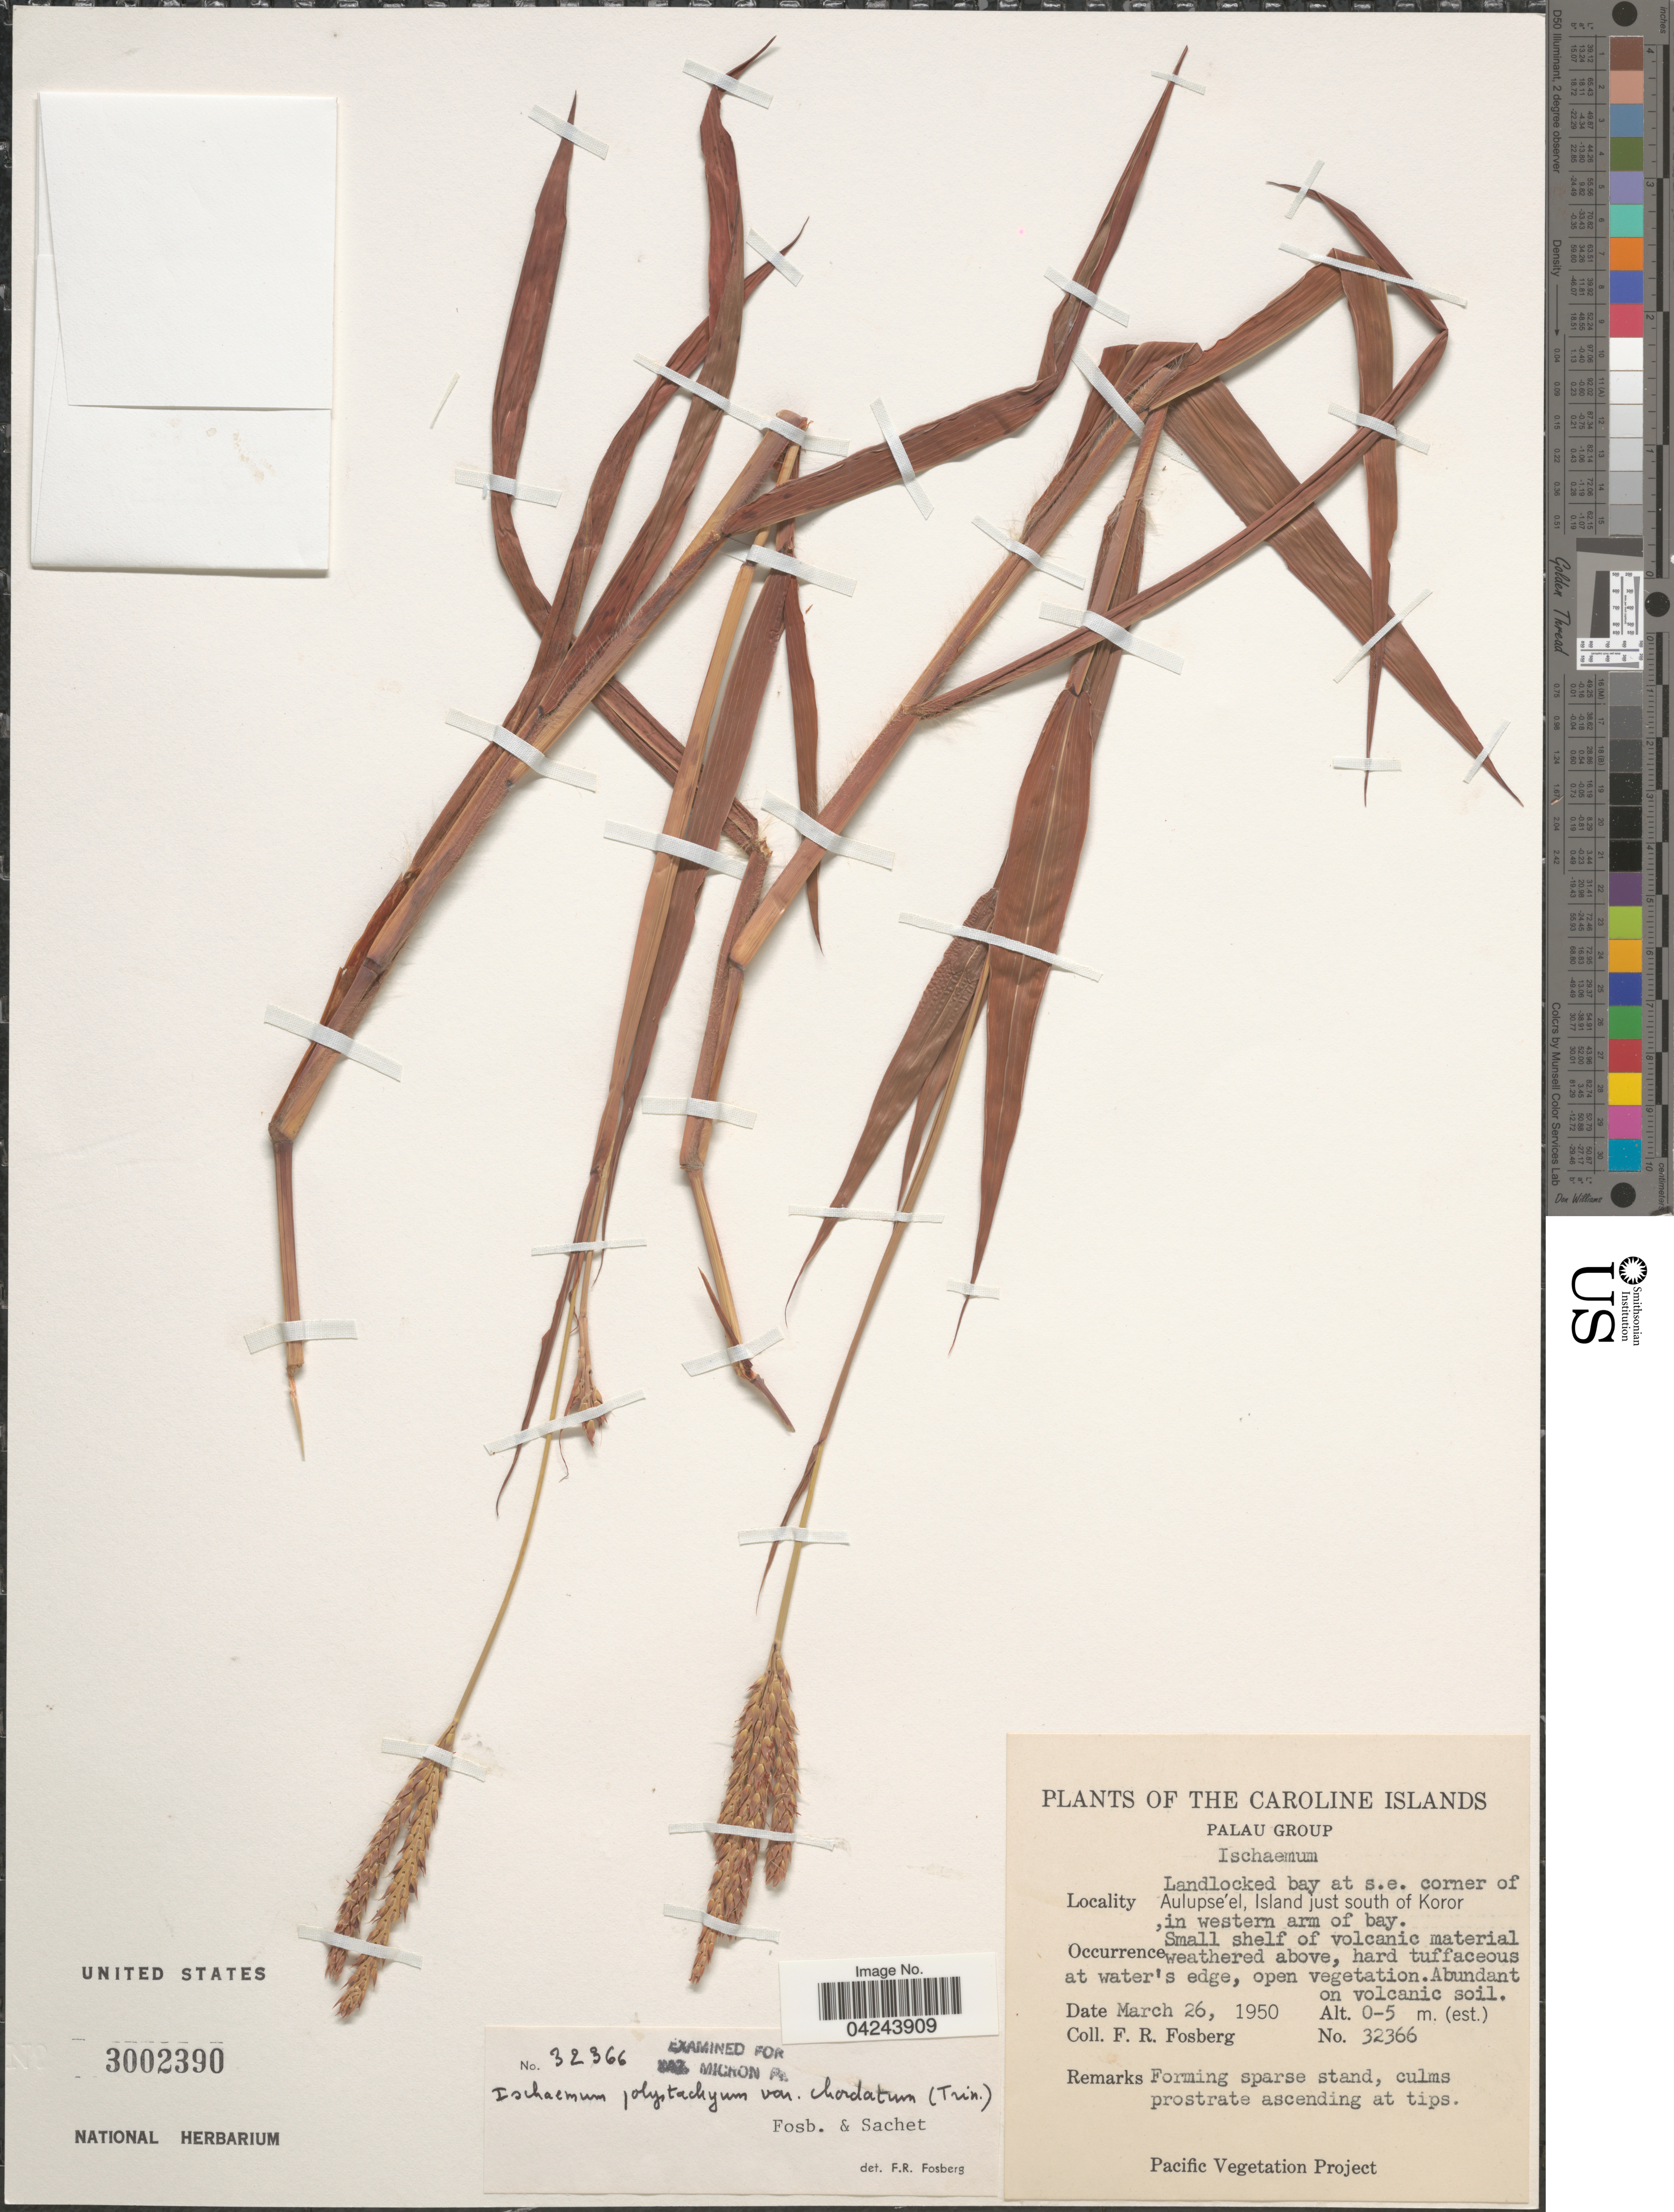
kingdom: Plantae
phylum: Tracheophyta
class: Liliopsida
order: Poales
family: Poaceae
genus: Ischaemum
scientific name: Ischaemum polystachyum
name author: J. Presl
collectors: F. R. Fosberg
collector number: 32366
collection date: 1950-03-26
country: Palau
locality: The Caroline Islands. Palau Group. Landlocked bay at s.e. corner of Aulupse'el, Island just south of Koror, in western arm of bay.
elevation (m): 0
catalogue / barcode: US 3002390